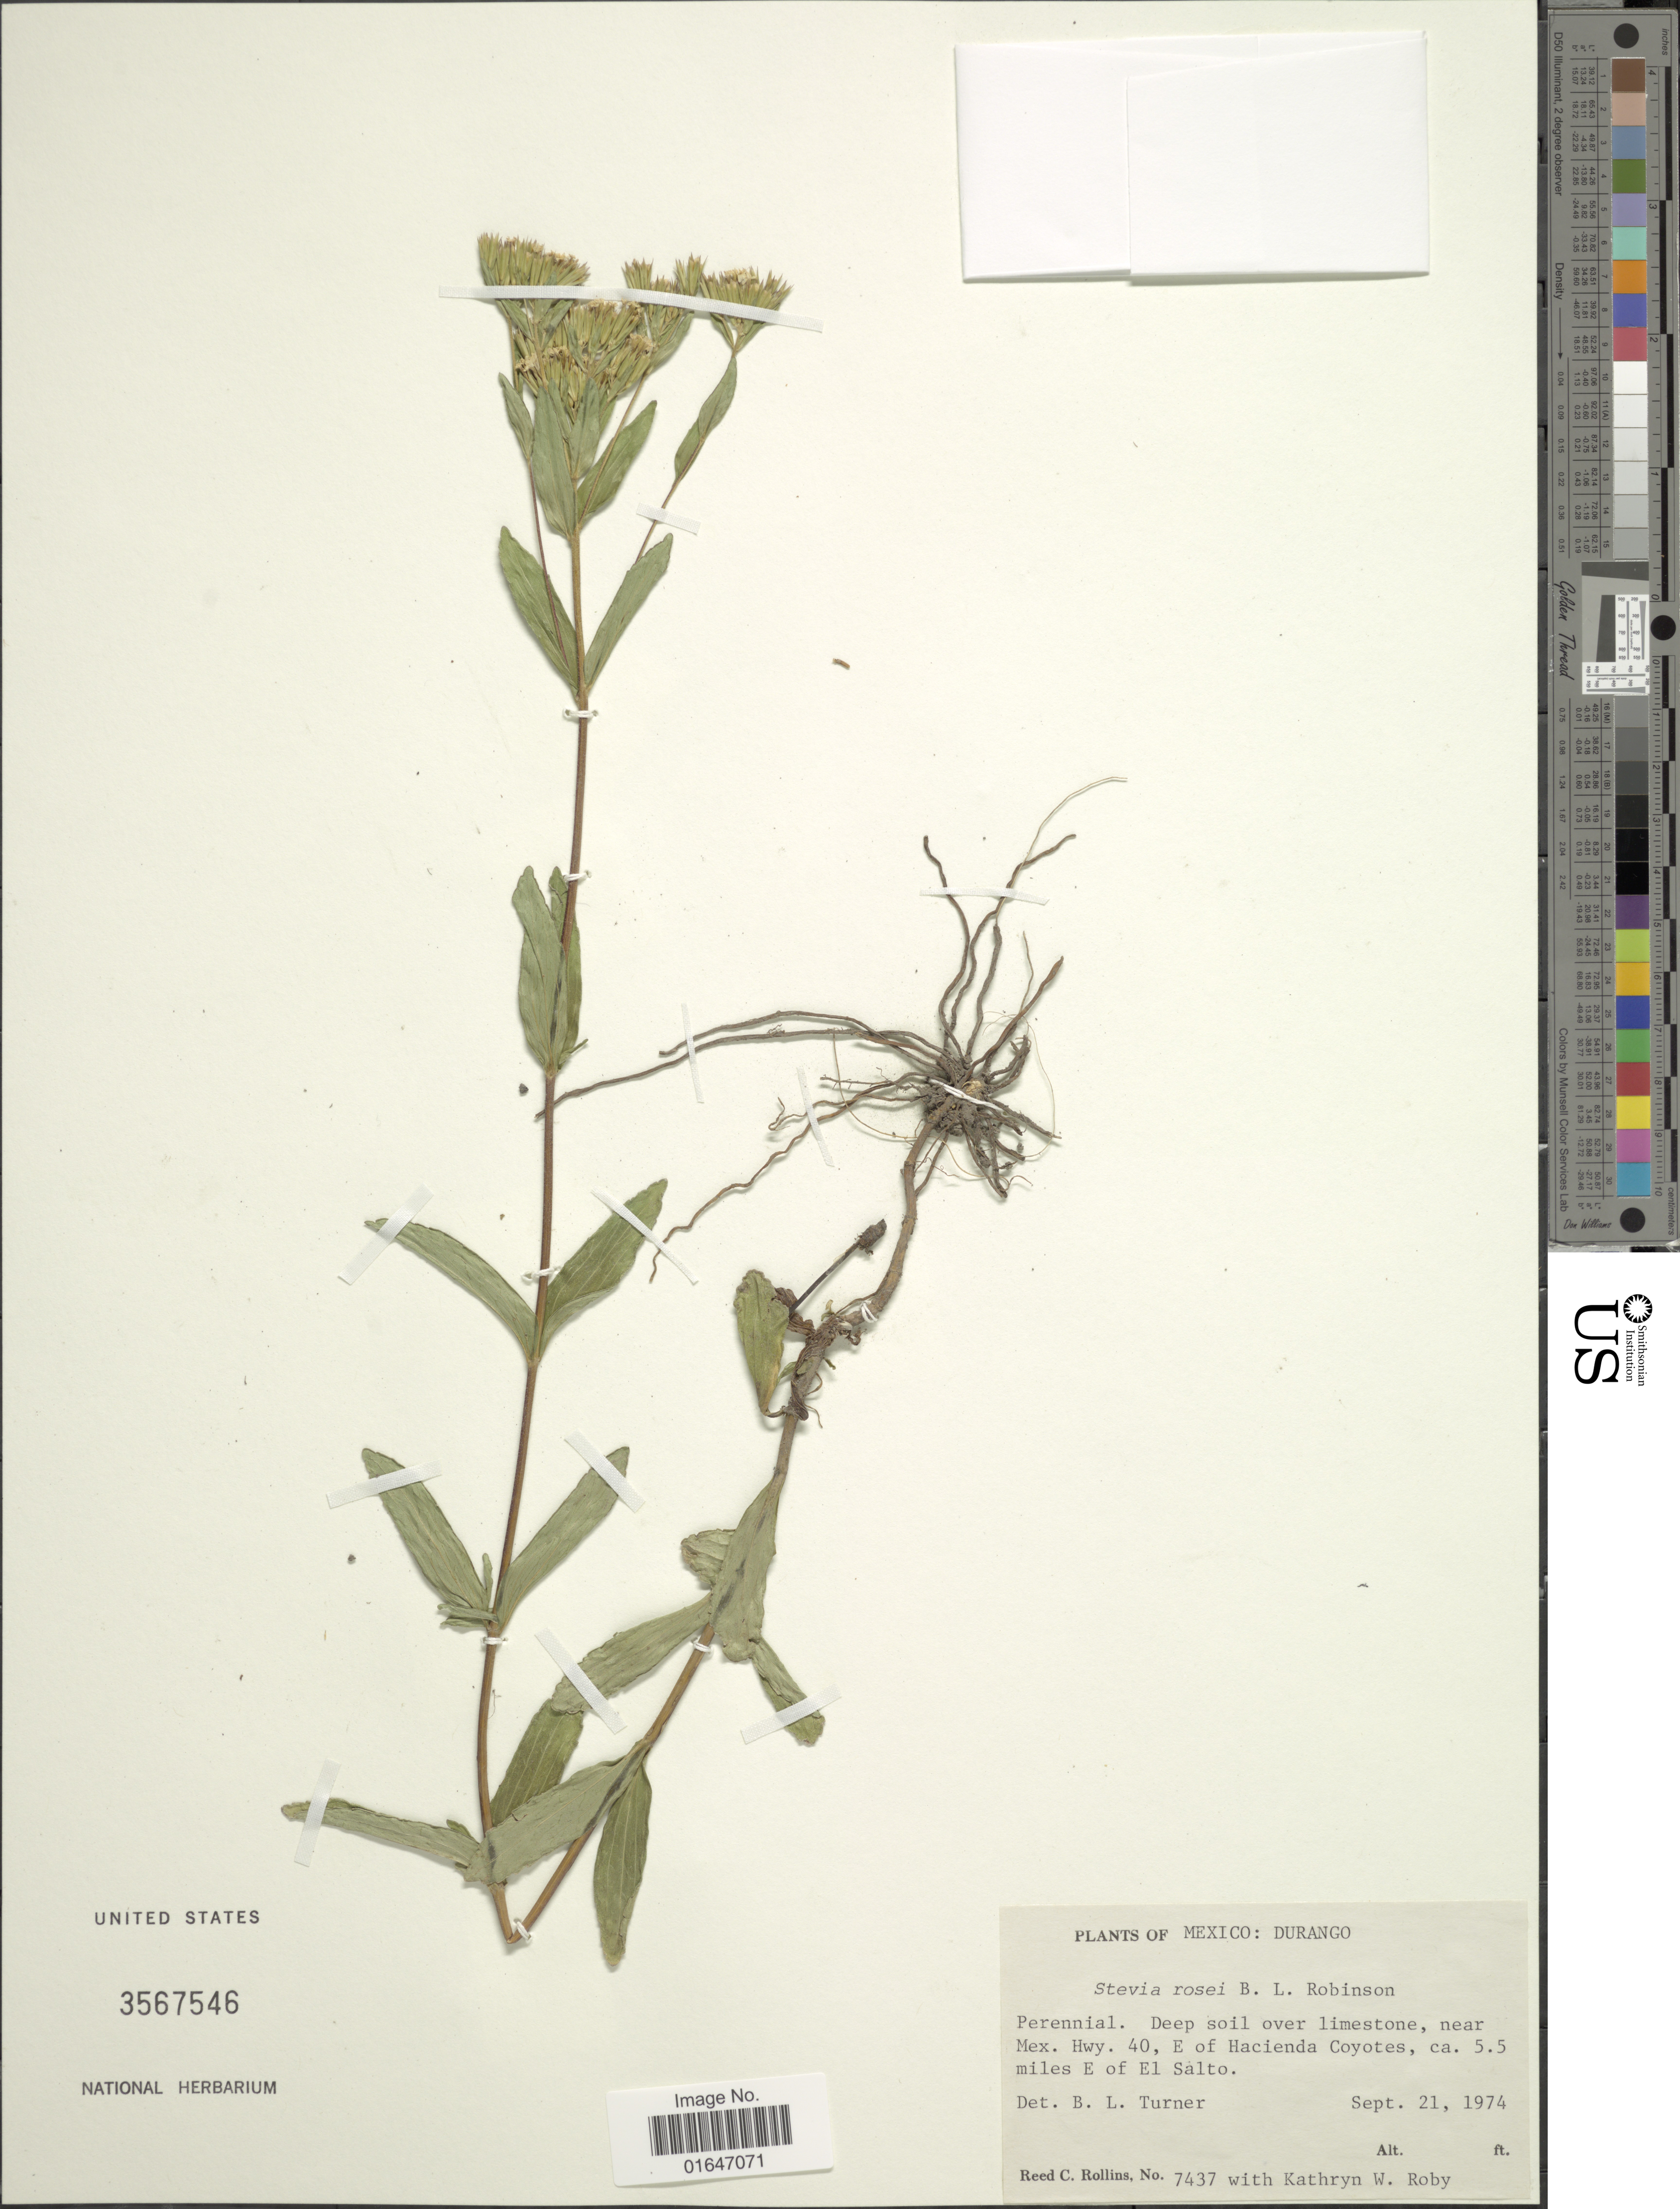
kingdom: Plantae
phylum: Tracheophyta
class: Magnoliopsida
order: Asterales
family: Asteraceae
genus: Stevia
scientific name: Stevia rosei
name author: B.L. Rob.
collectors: R. C. Rollins & K. W. Roby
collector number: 7437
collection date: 1974-09-21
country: Mexico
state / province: Durango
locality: Near Mex. Hwy. 40, E of Hacienda Coyotes, ca. 5.5 miles E of El Salto.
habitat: deep soil over limestone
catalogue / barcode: US 3567546